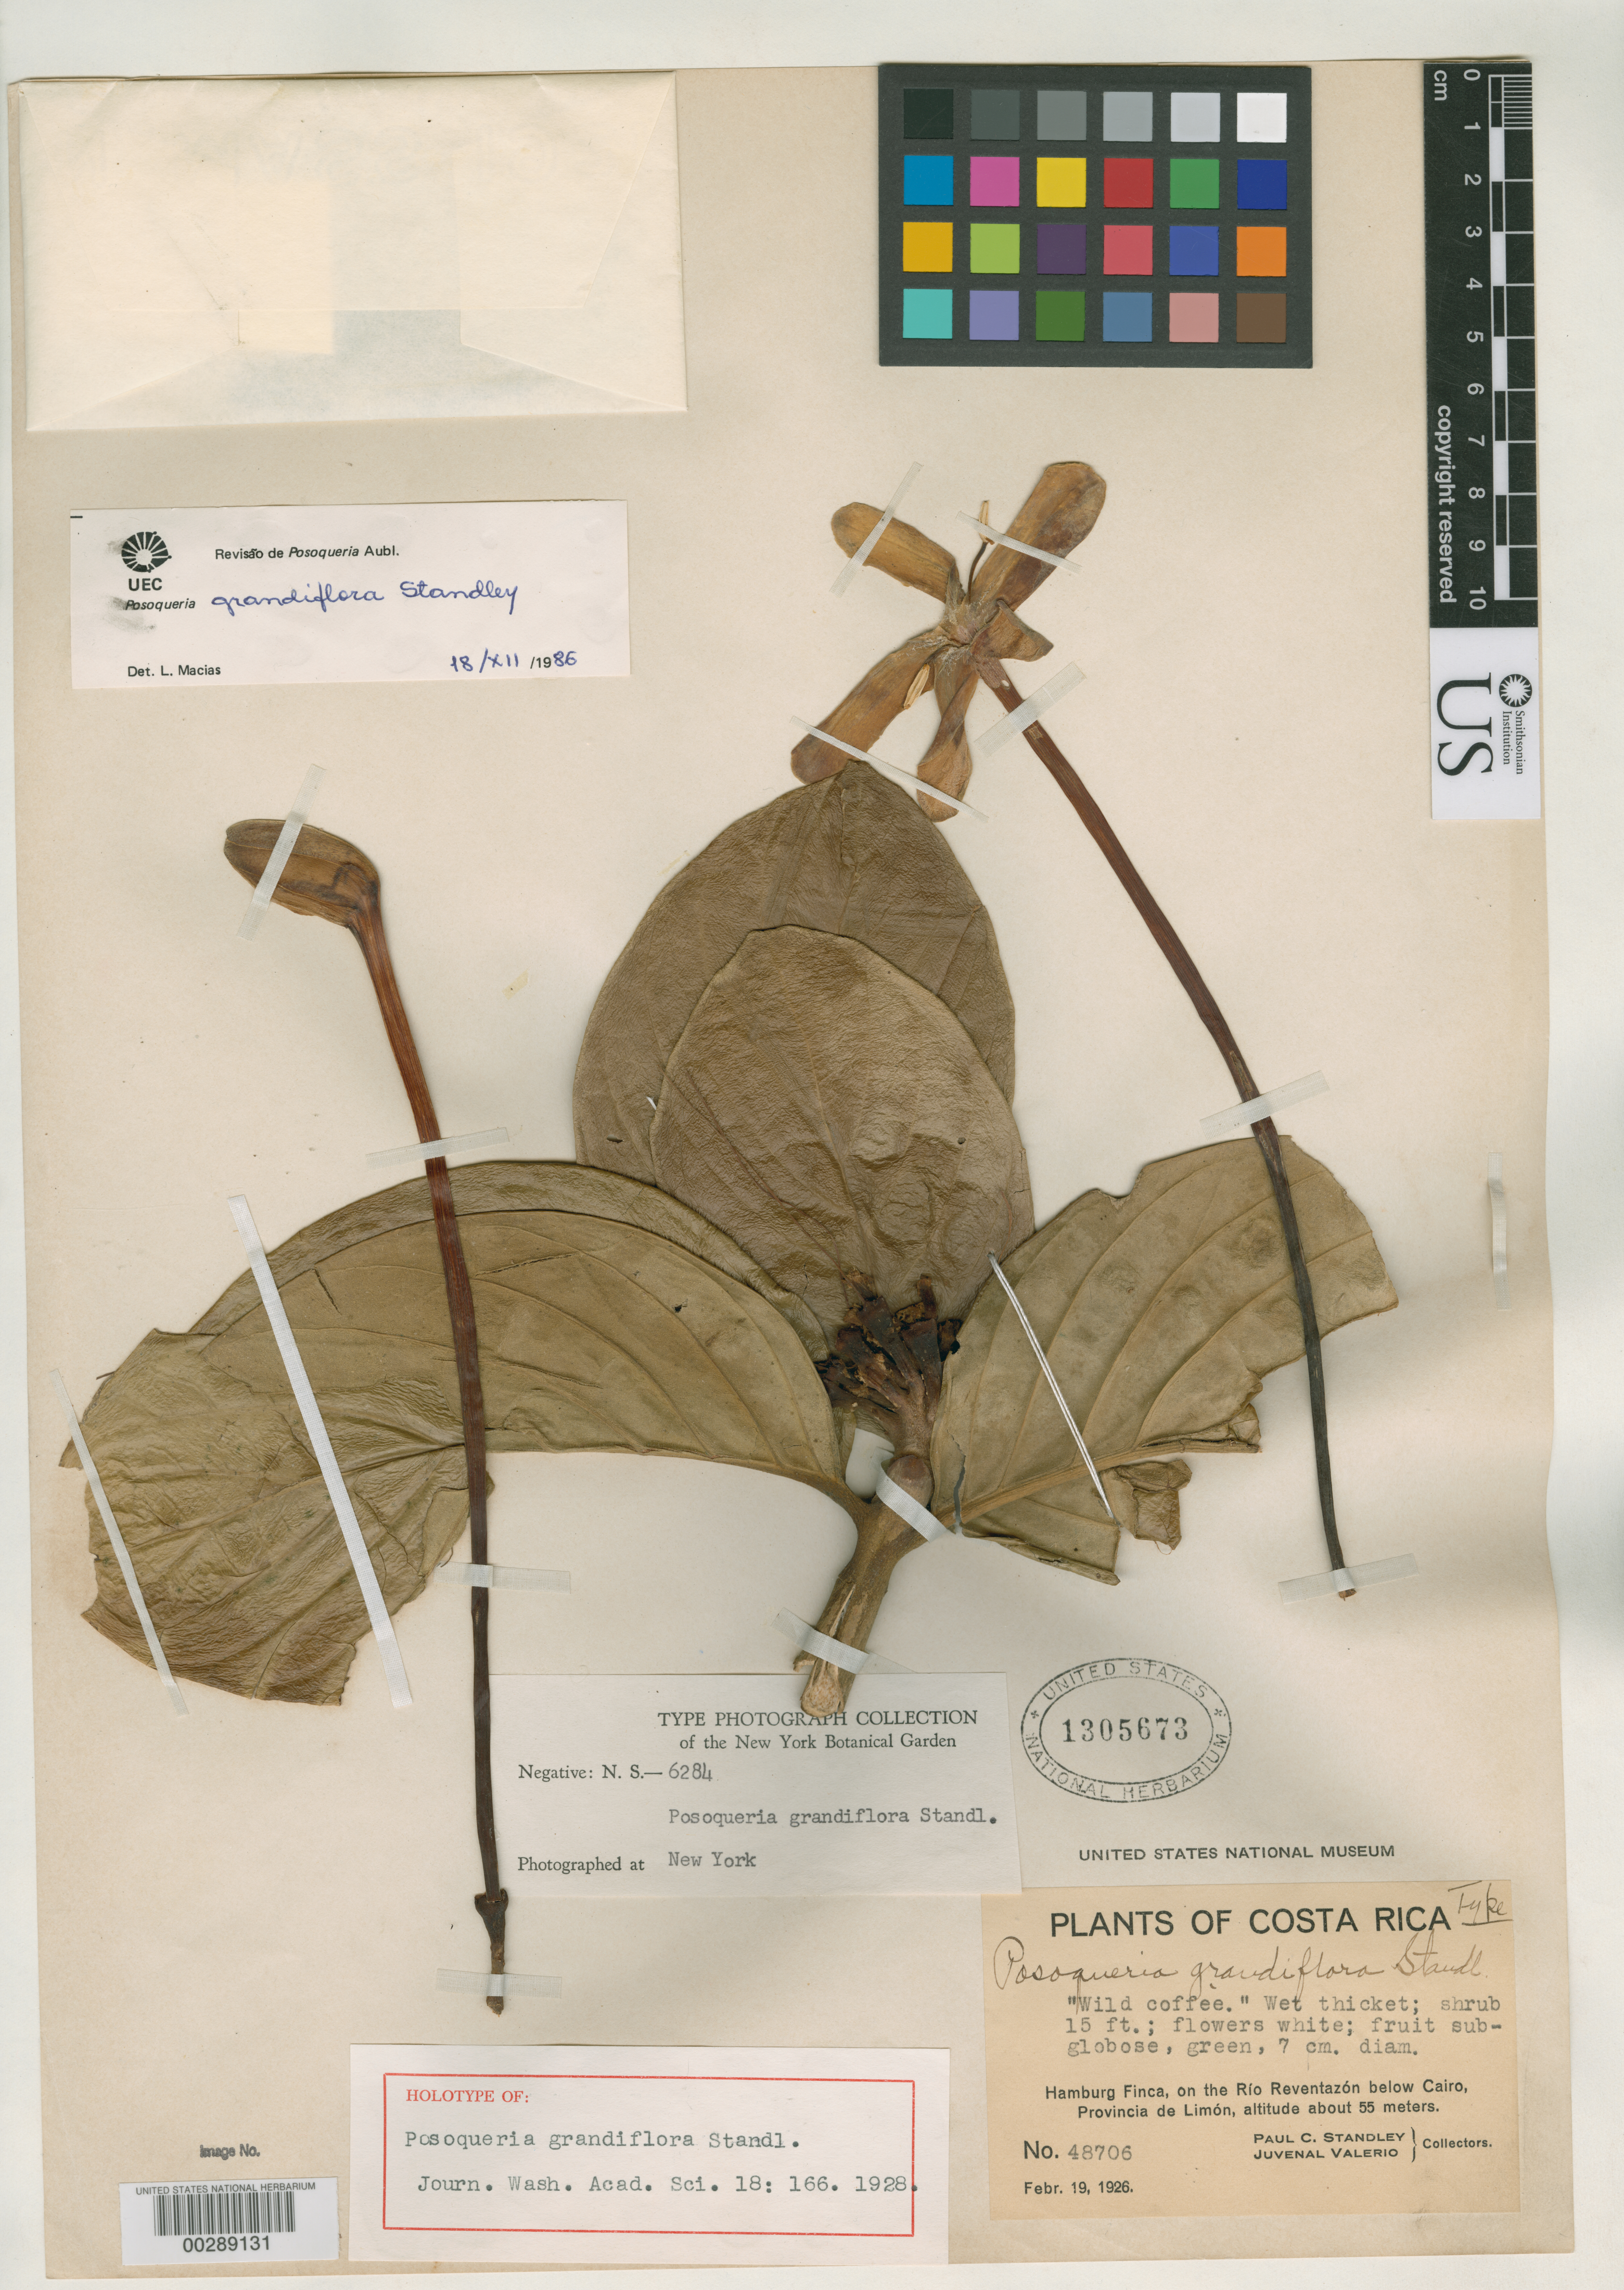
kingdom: Plantae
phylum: Tracheophyta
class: Magnoliopsida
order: Gentianales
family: Rubiaceae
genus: Posoqueria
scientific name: Posoqueria grandiflora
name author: Standl.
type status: Holotype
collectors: P. C. Standley & J. Valerio R.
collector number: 48706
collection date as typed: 19 Feb 1926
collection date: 1926-02-19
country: Costa Rica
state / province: Limón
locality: Hamburg Finca, Rio Reventazon below Cairo.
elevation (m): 55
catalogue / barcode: US 1305673